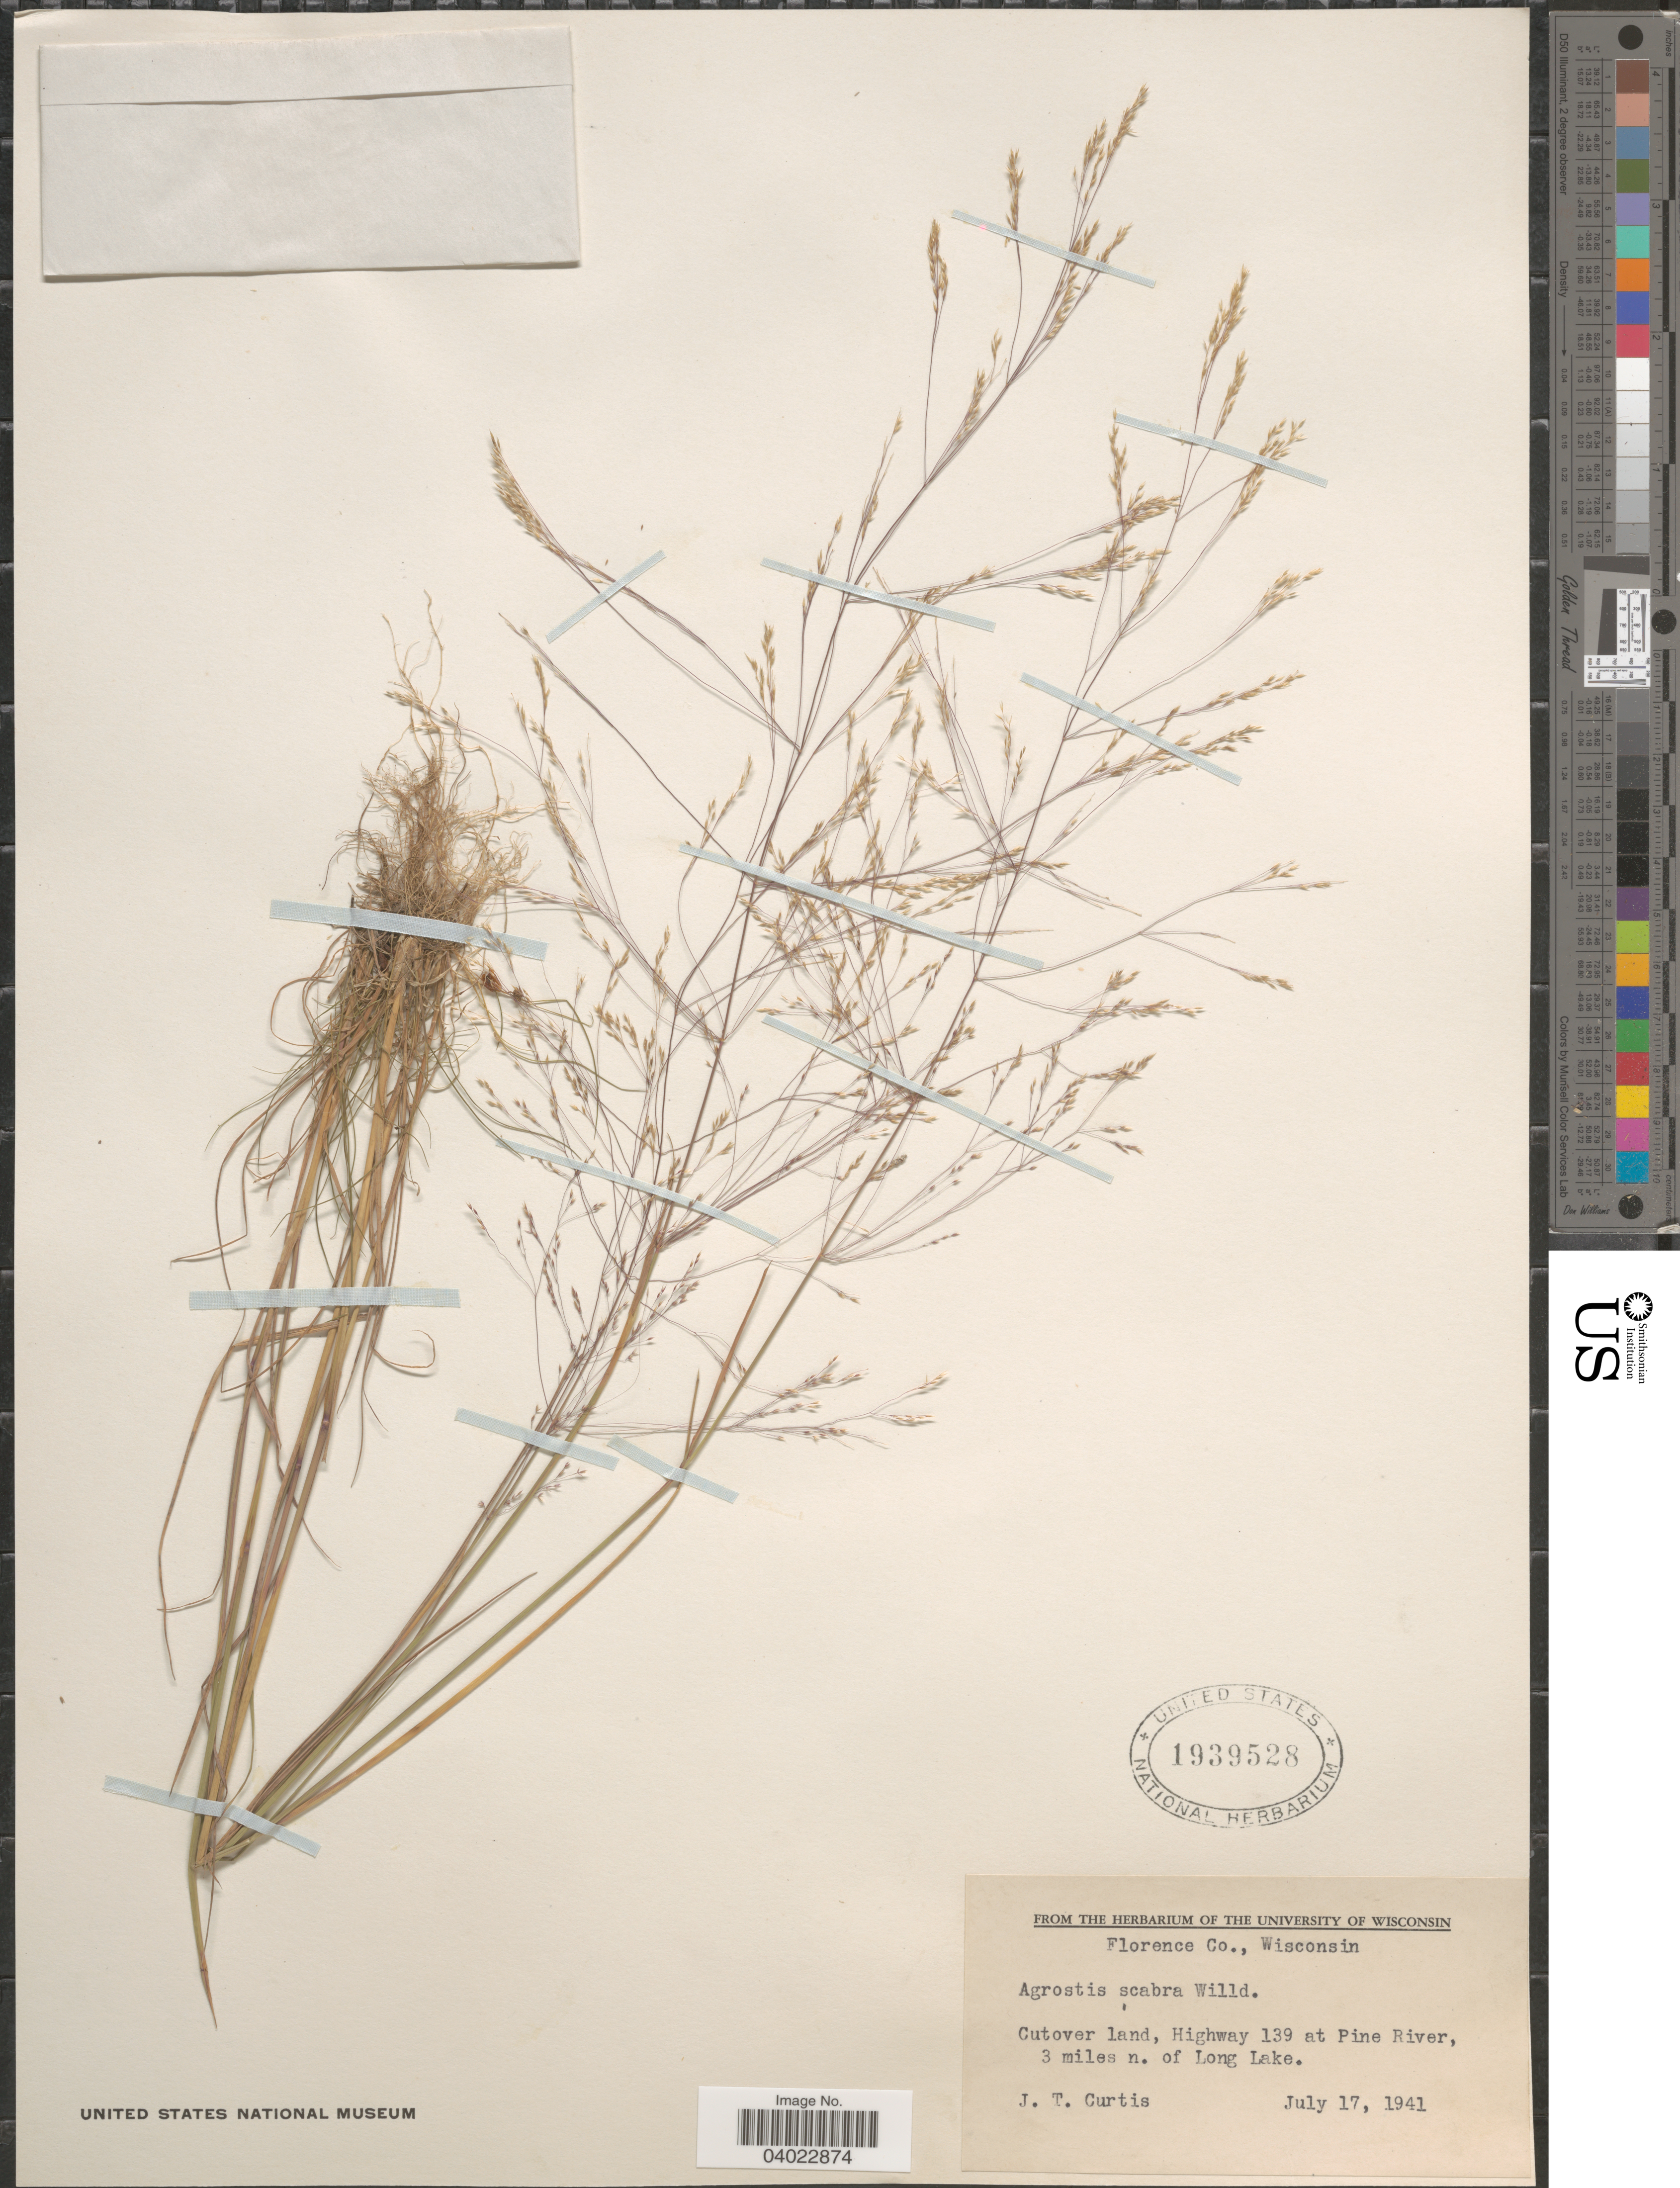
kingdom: Plantae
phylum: Tracheophyta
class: Liliopsida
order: Poales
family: Poaceae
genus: Agrostis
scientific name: Agrostis scabra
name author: Willd.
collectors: J. Curtis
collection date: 1941-07-17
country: United States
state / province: Wisconsin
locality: Florence Co. Cutover land, Highway 139 at Pine River, 3 miles n. of Long Lake.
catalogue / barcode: US 1939528